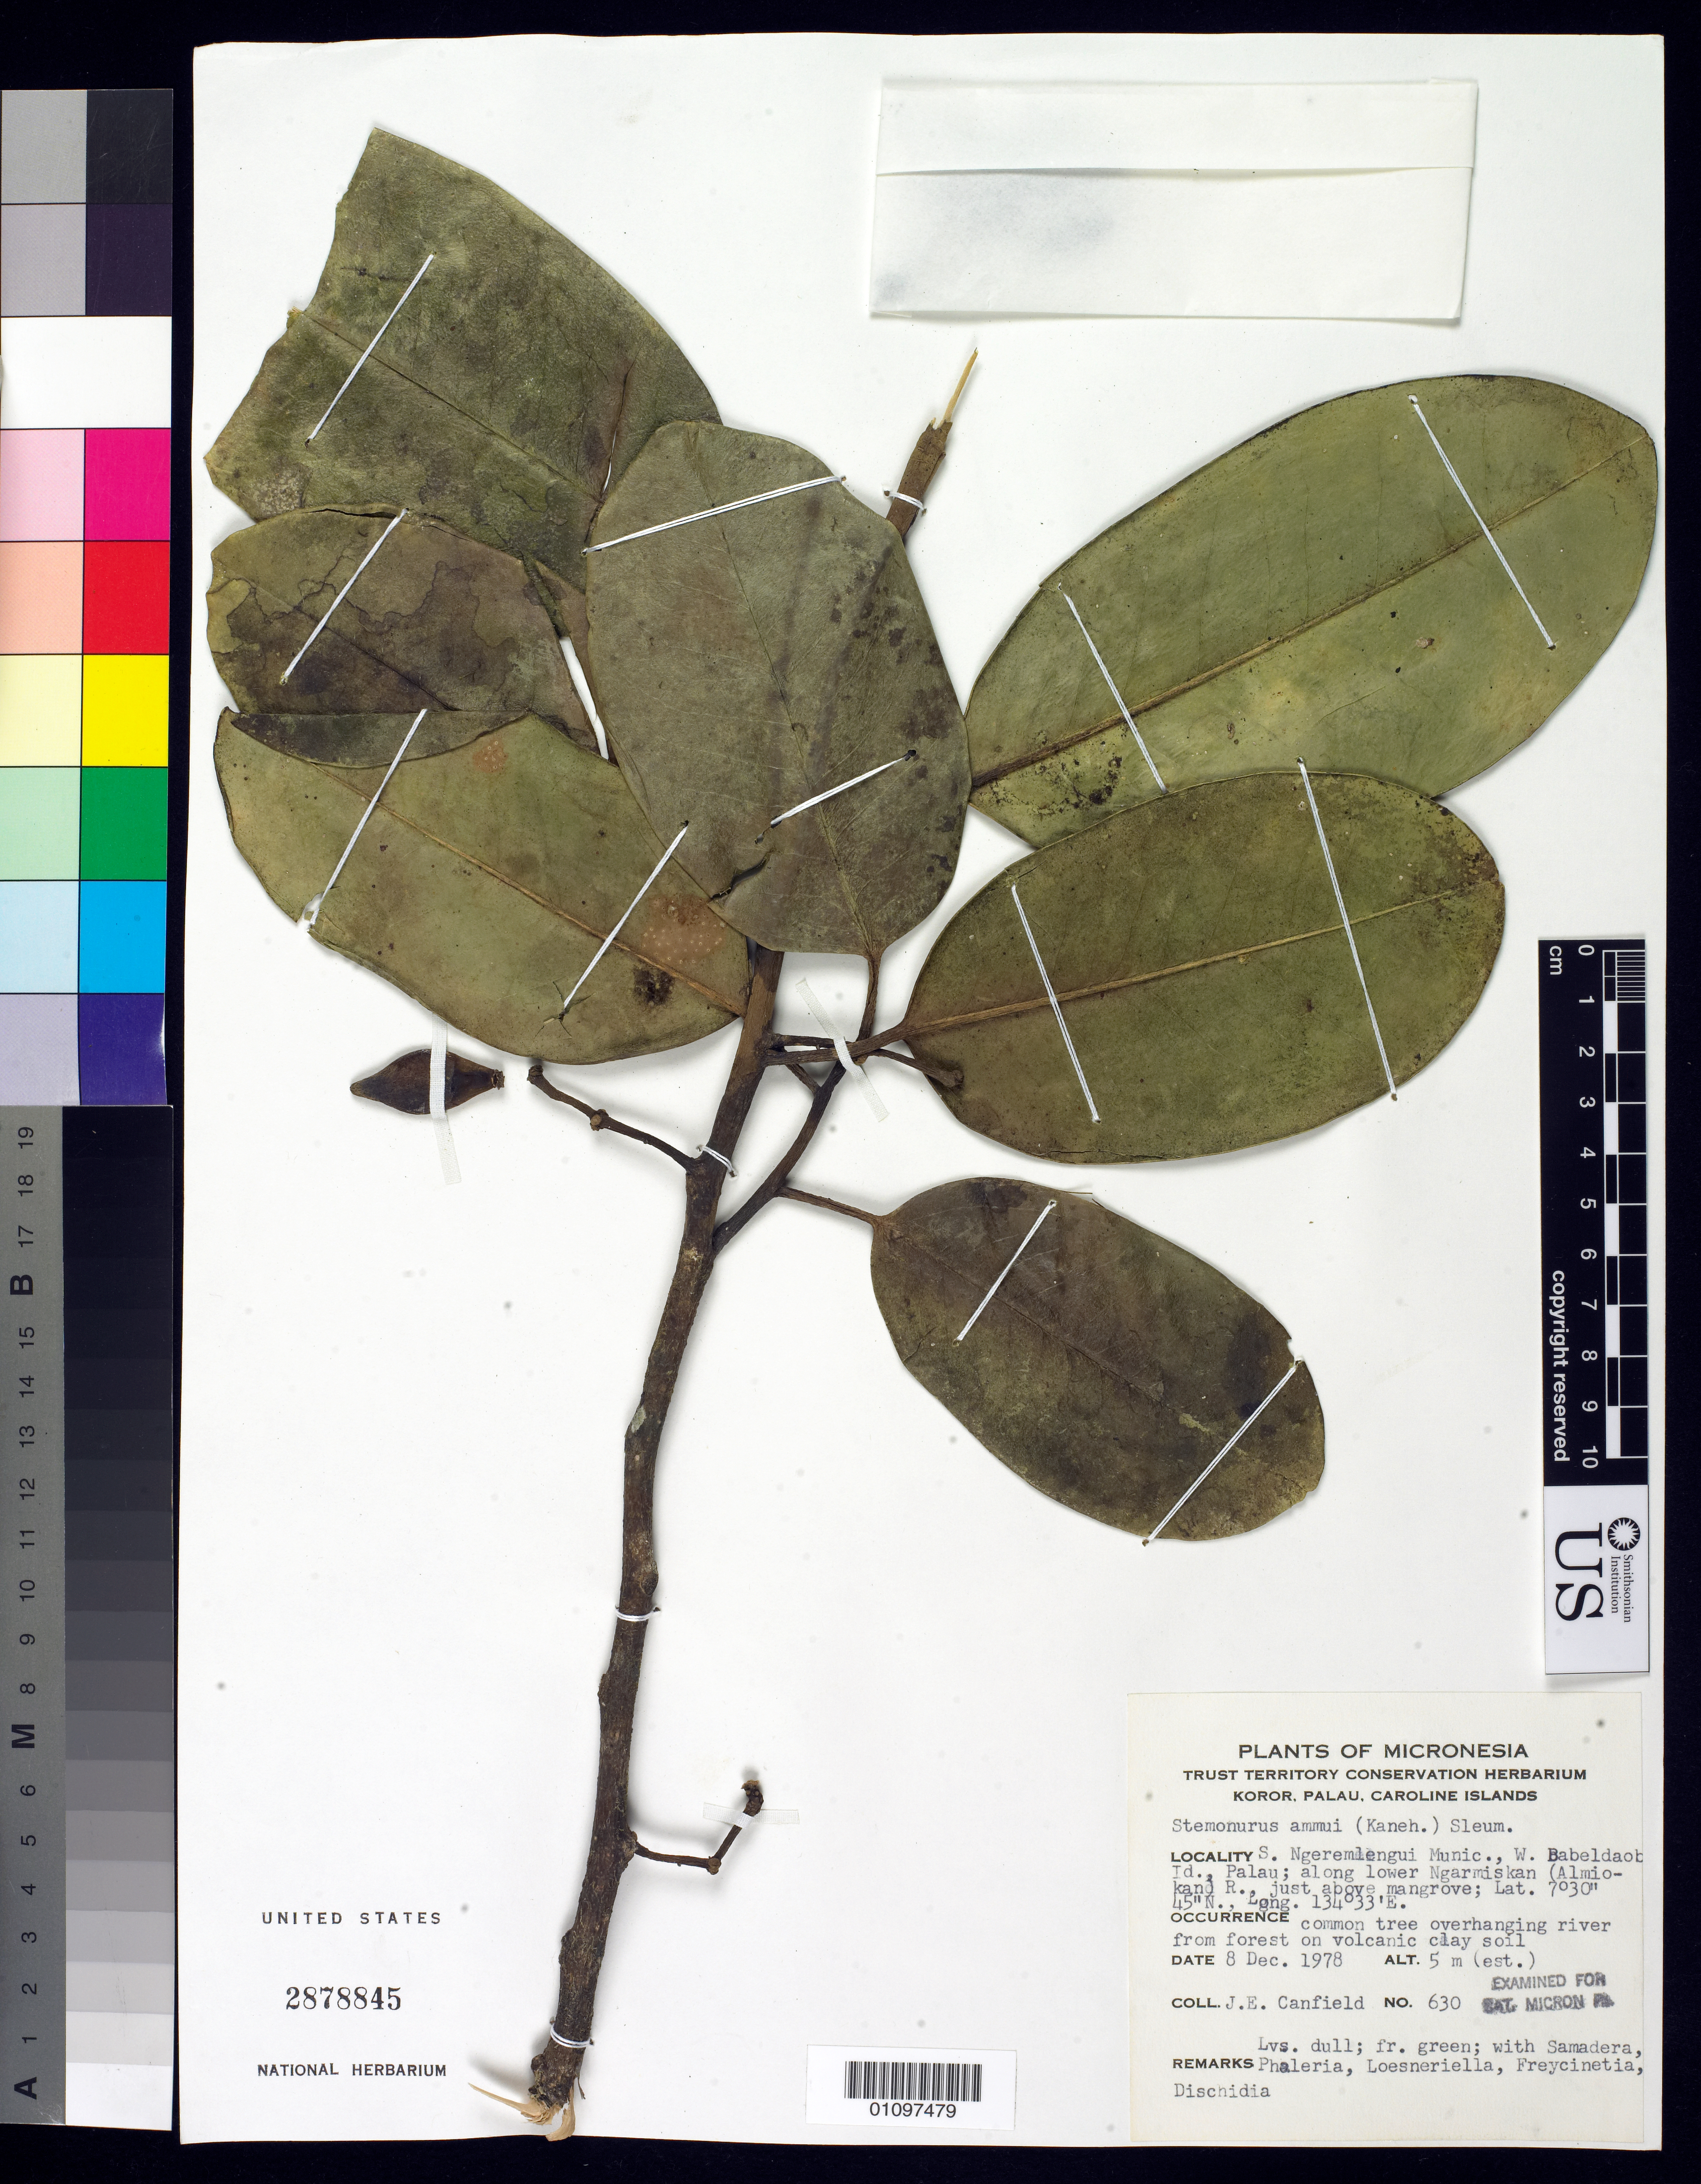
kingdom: Plantae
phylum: Tracheophyta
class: Magnoliopsida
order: Cardiopteridales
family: Stemonuraceae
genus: Stemonurus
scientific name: Stemonurus ammui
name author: (Kaneh.) Sleumer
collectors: J. E. Canfield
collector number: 630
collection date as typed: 08 Dec 1978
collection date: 1978-12-08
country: Palau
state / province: Koror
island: Babeldaob [Babelthuap]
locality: Central Ngeremlengui Munic., along upper Ngarmiskan (almiokan) R.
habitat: overhanging river from forest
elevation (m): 5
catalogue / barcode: US 2878845